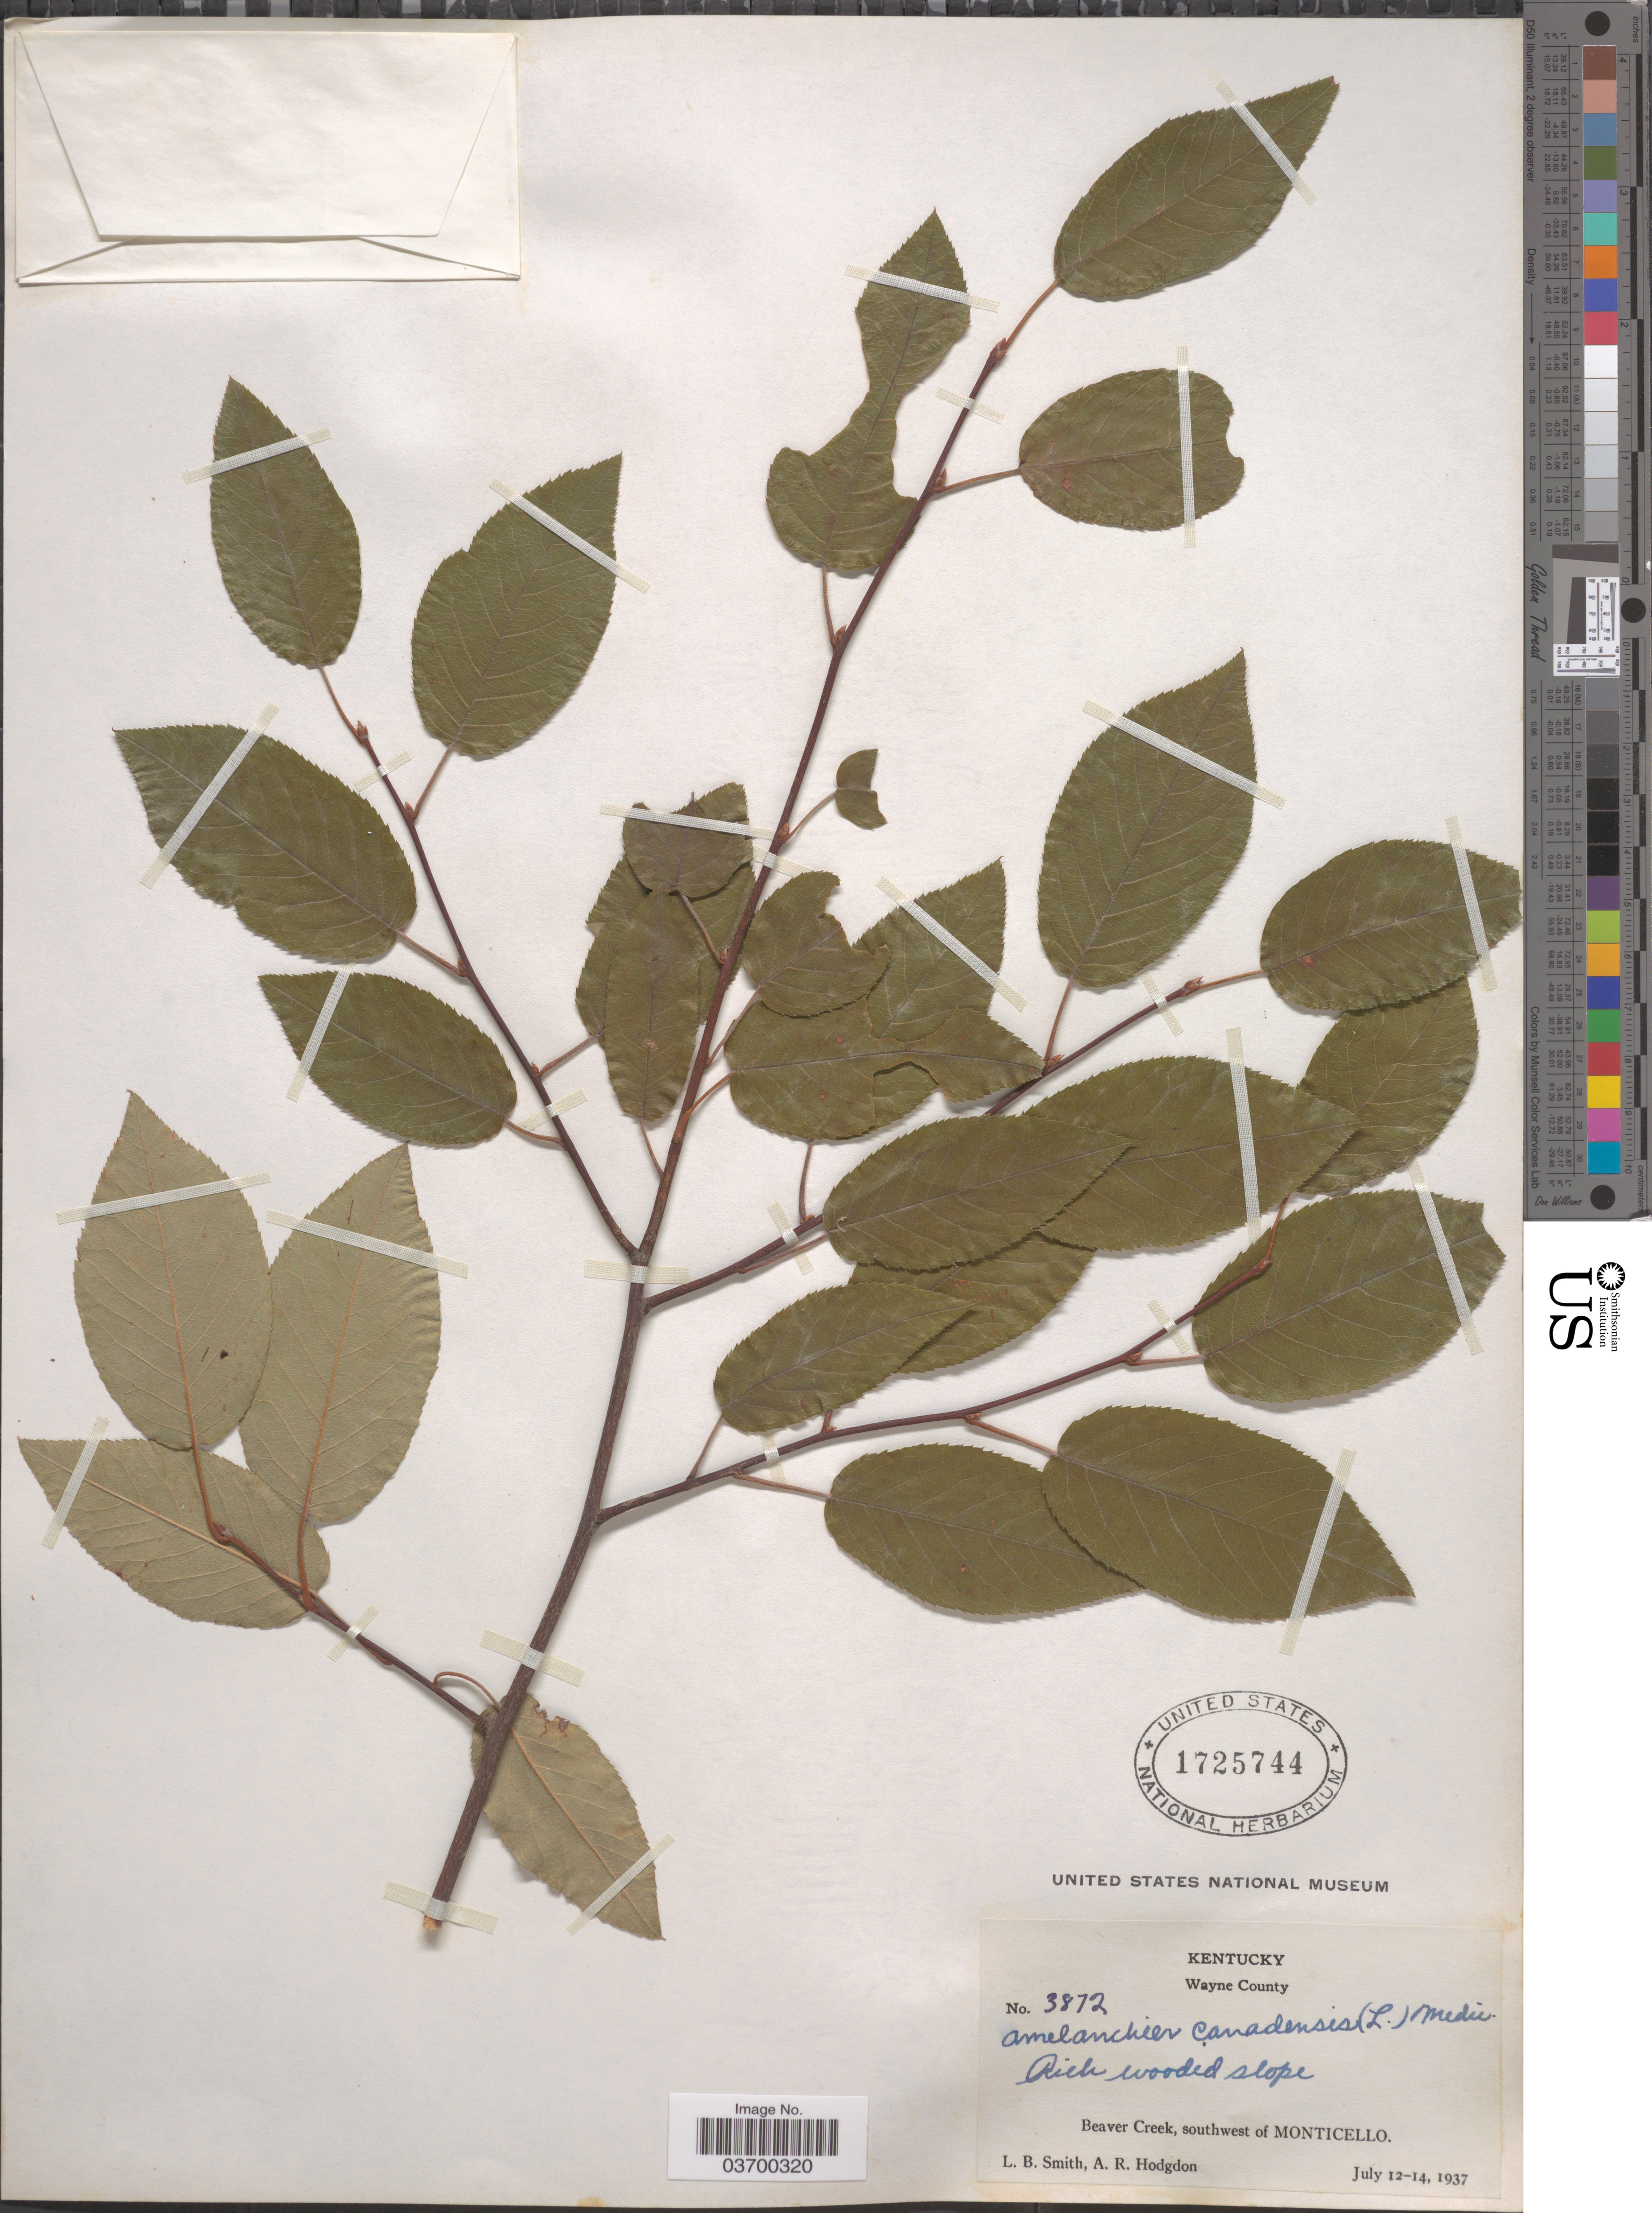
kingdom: Plantae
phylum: Tracheophyta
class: Magnoliopsida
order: Rosales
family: Rosaceae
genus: Amelanchier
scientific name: Amelanchier canadensis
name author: (L.) Medic.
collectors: L. Smith & A. R. Hodgdon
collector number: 3872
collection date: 1937-07-12/1937-07-14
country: United States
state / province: Kentucky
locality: Wayne County. Beaver Creek, southwest of Monticello.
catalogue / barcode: US 1725744